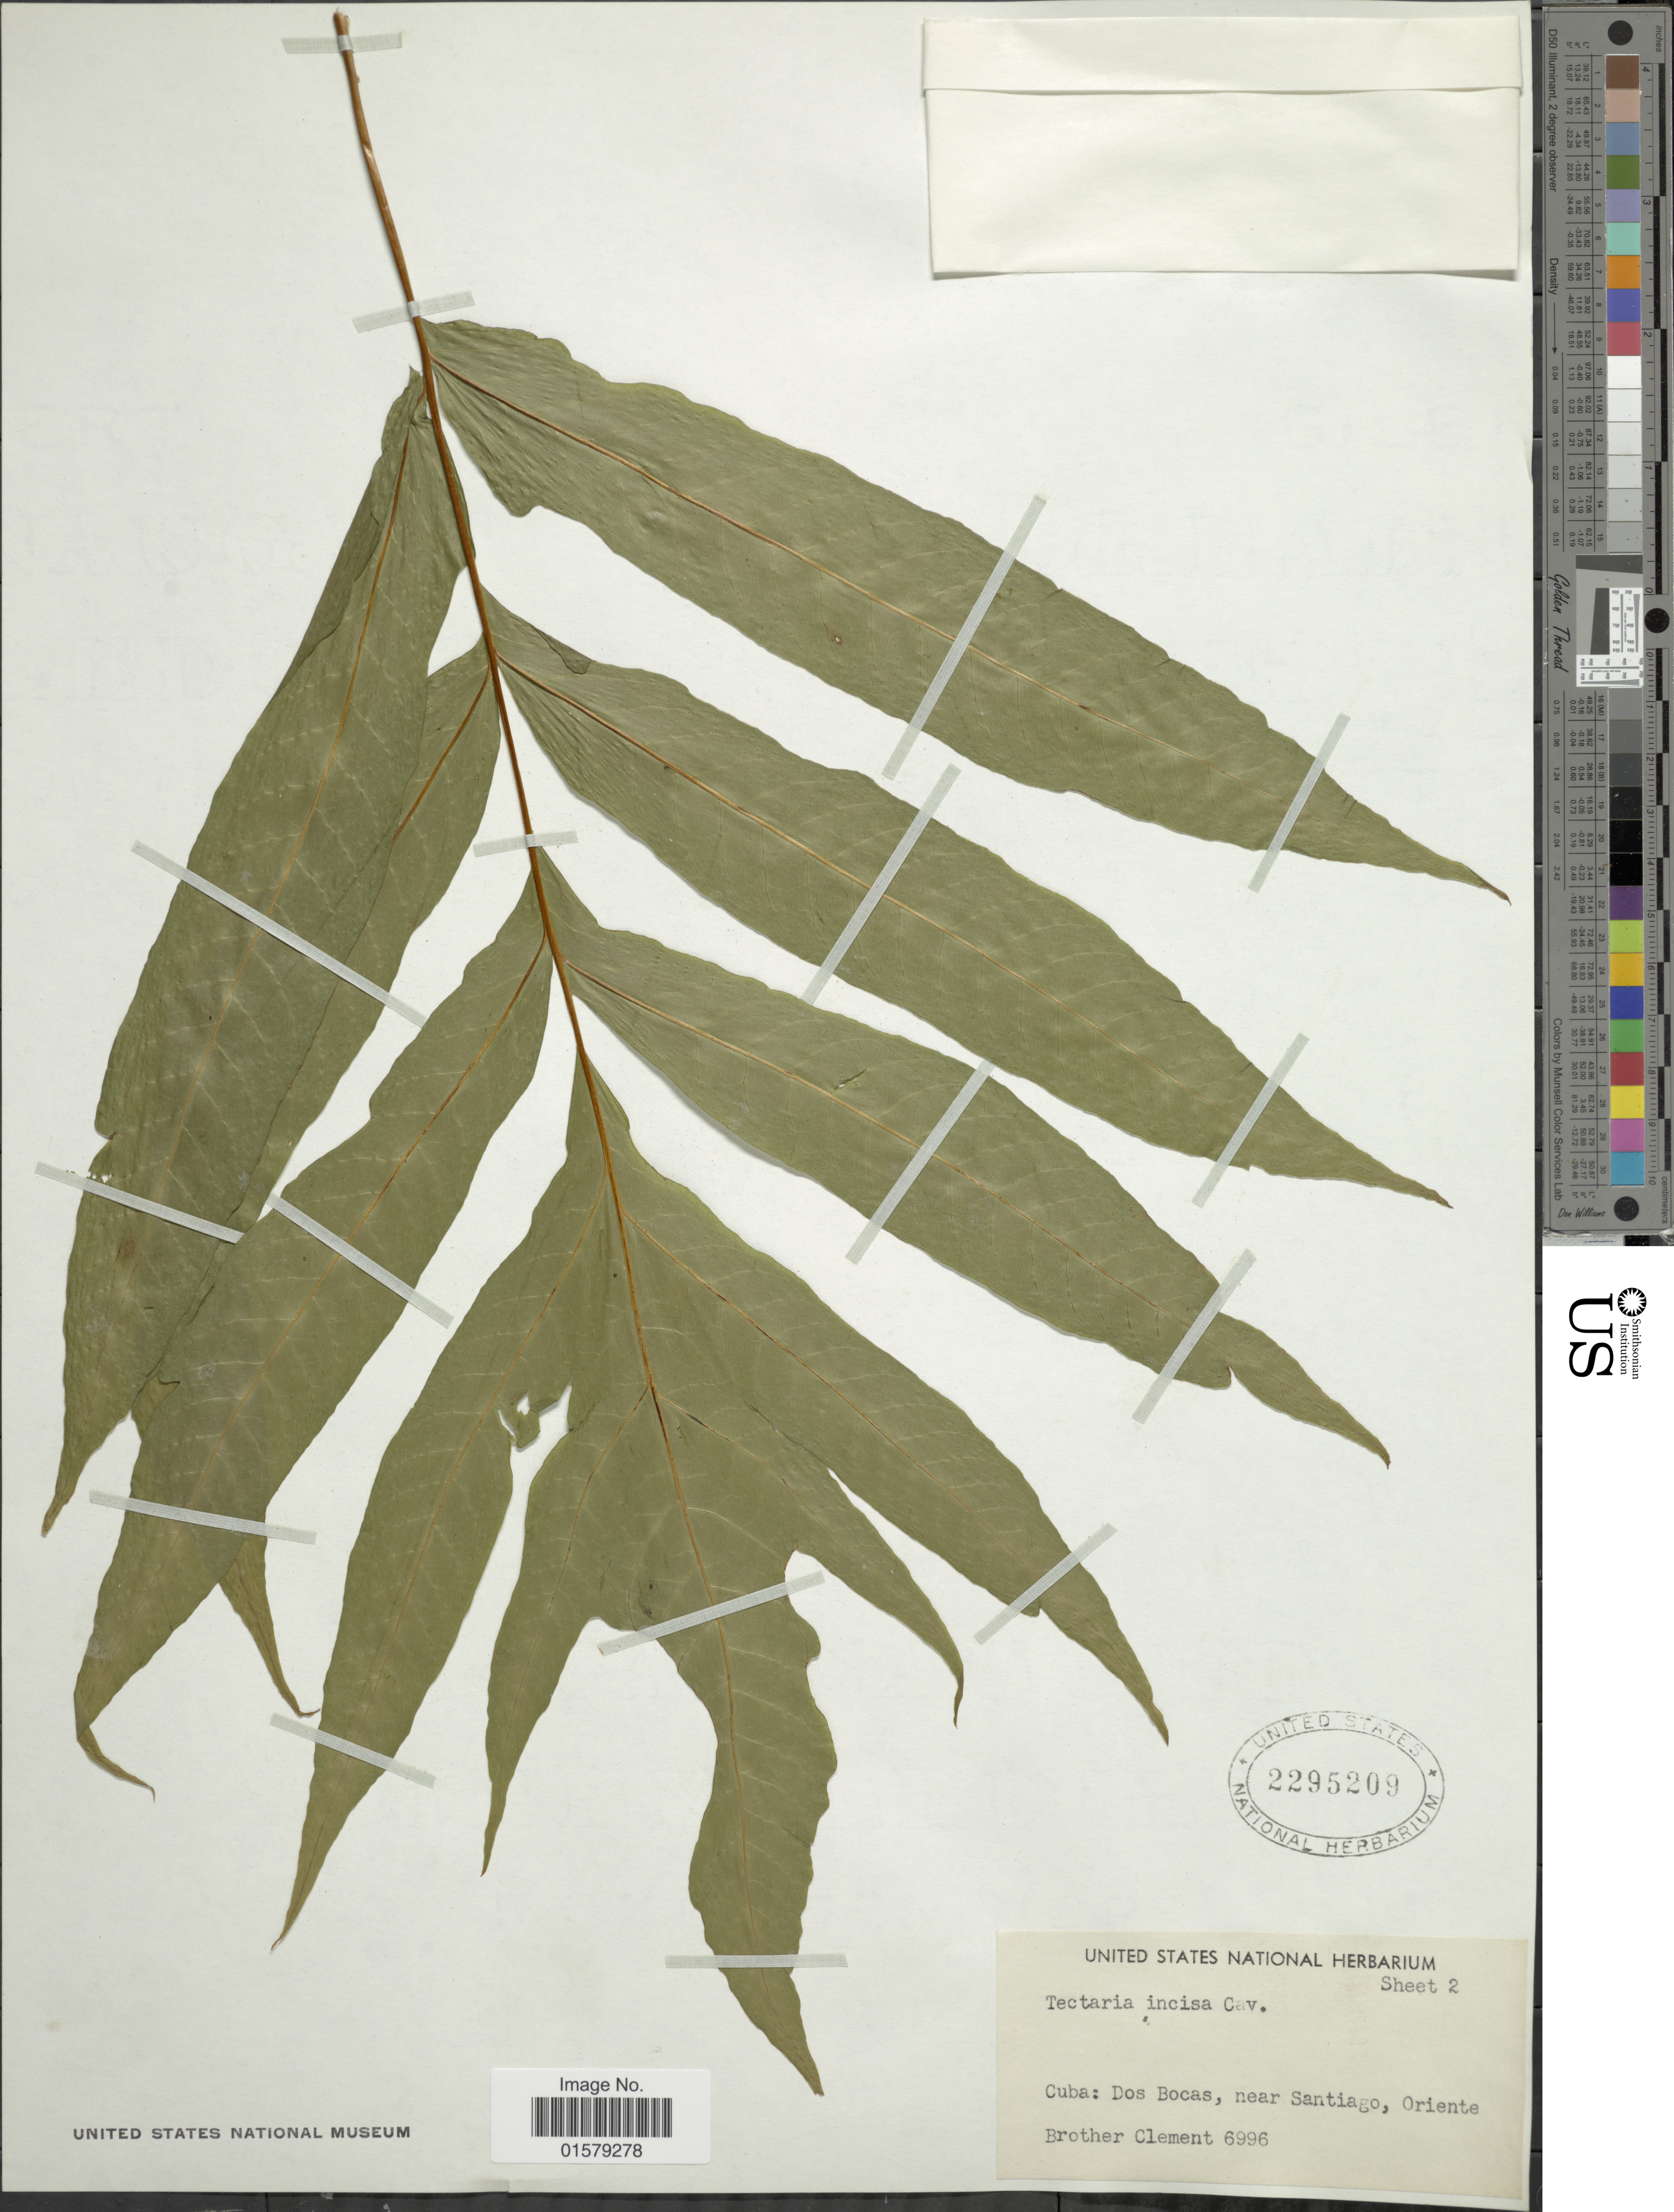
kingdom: Plantae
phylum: Tracheophyta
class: Polypodiopsida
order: Polypodiales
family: Tectariaceae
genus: Tectaria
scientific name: Tectaria incisa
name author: Cav.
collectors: B. Clement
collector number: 6996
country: Cuba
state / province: Oriente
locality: Dos Bocas, near Santiago.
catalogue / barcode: US 2295209